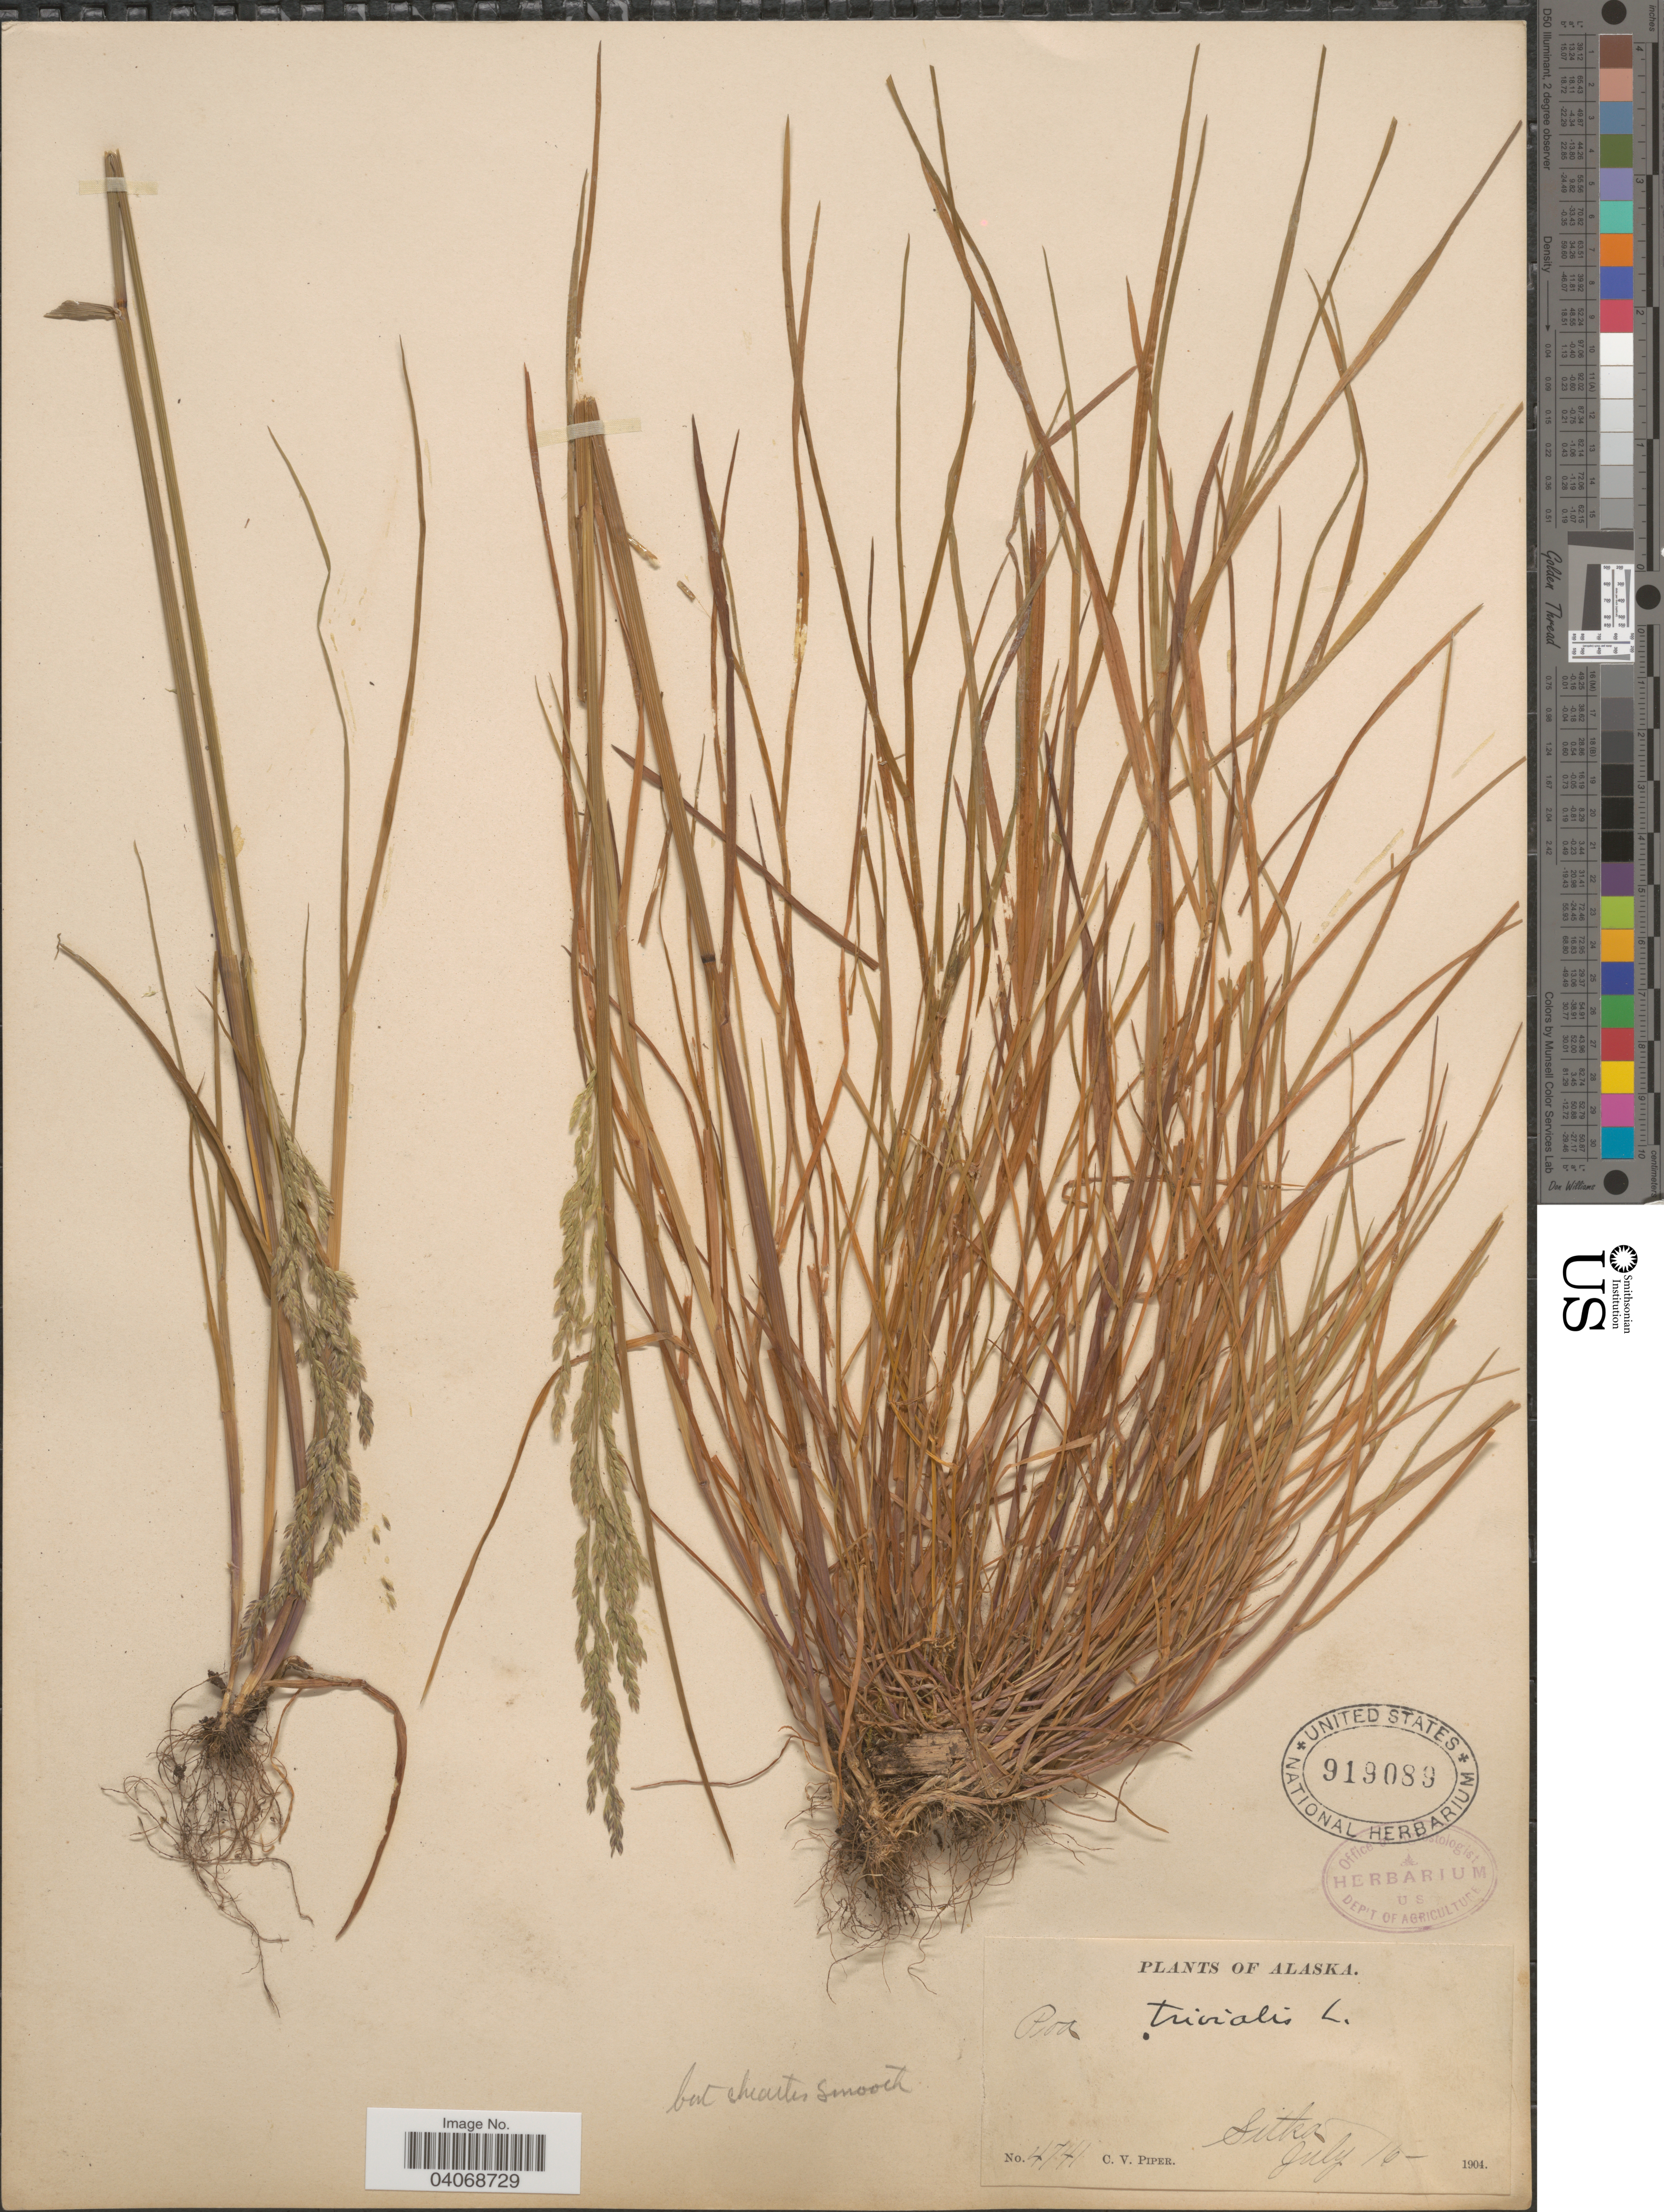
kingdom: Plantae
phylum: Tracheophyta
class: Liliopsida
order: Poales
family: Poaceae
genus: Poa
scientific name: Poa trivialis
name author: L.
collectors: C. V. Piper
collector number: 4741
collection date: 1904-07-16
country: United States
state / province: Alaska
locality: Sitka.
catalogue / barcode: US 919089